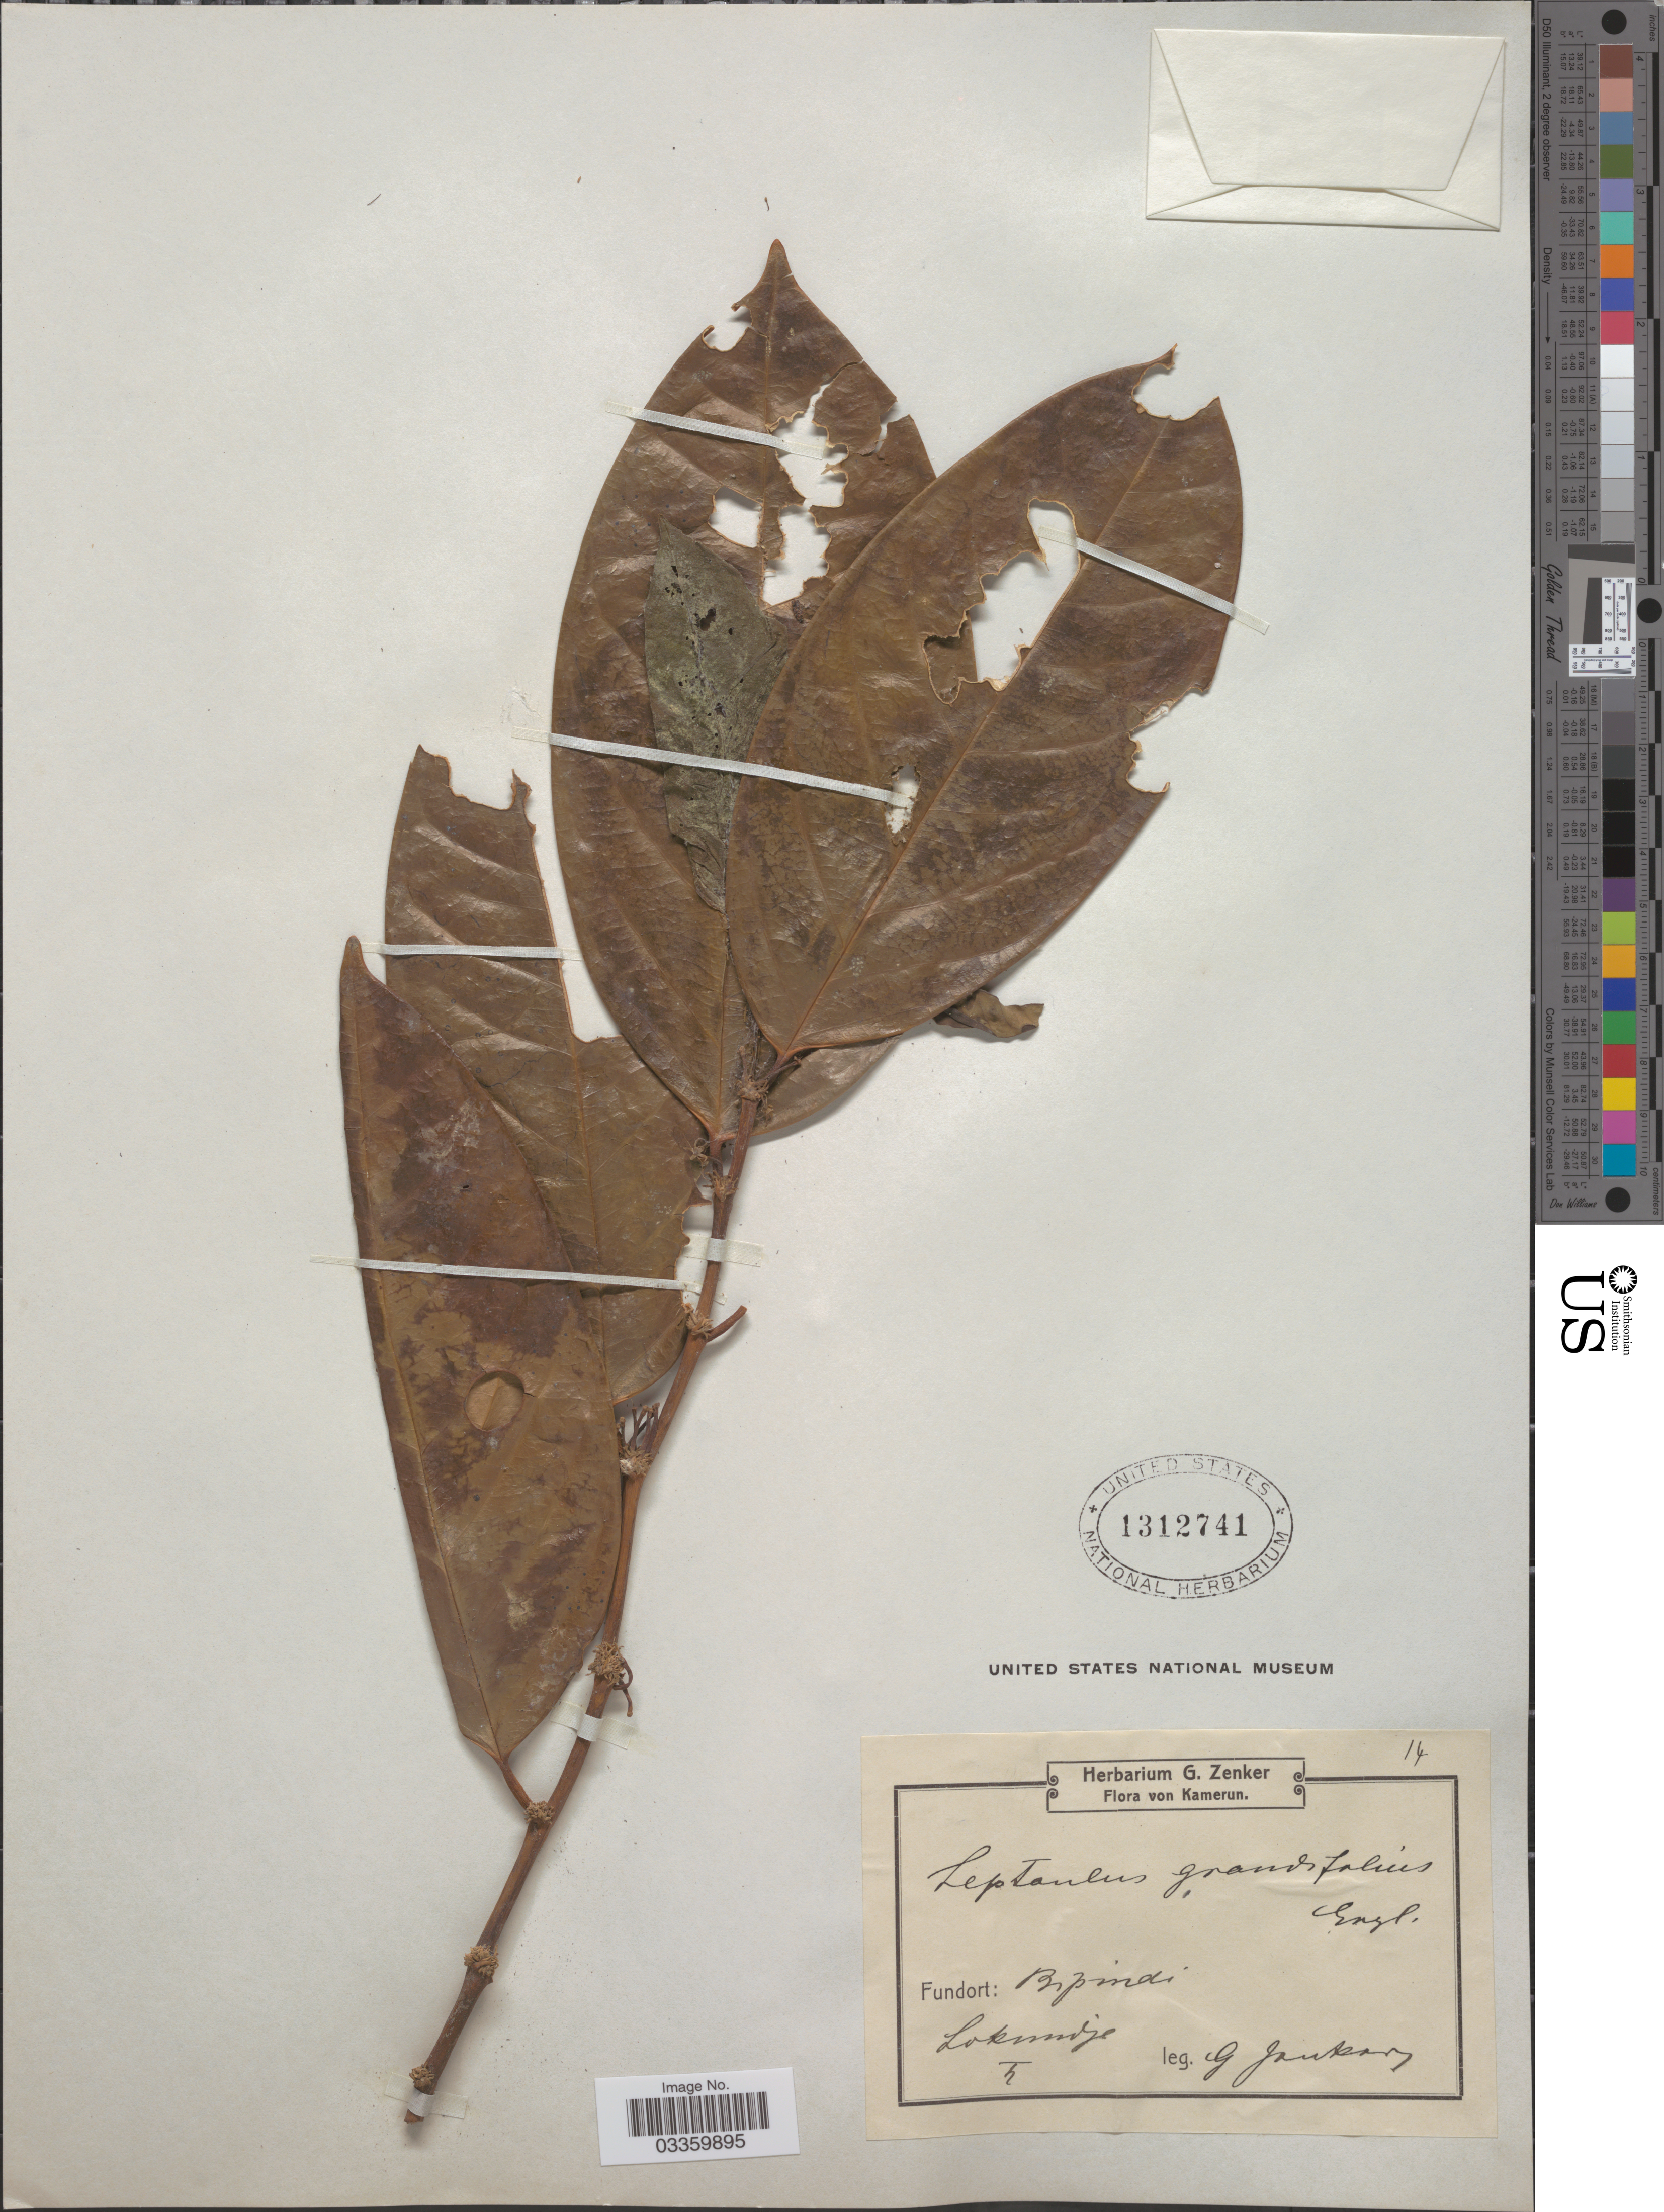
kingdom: Plantae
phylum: Tracheophyta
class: Magnoliopsida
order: Cardiopteridales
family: Cardiopteridaceae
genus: Leptaulus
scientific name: Leptaulus grandifolius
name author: Engl.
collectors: G. A. Zenker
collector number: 14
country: Cameroon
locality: Kamerun. Bipindi. Lokundje.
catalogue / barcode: US 1312741